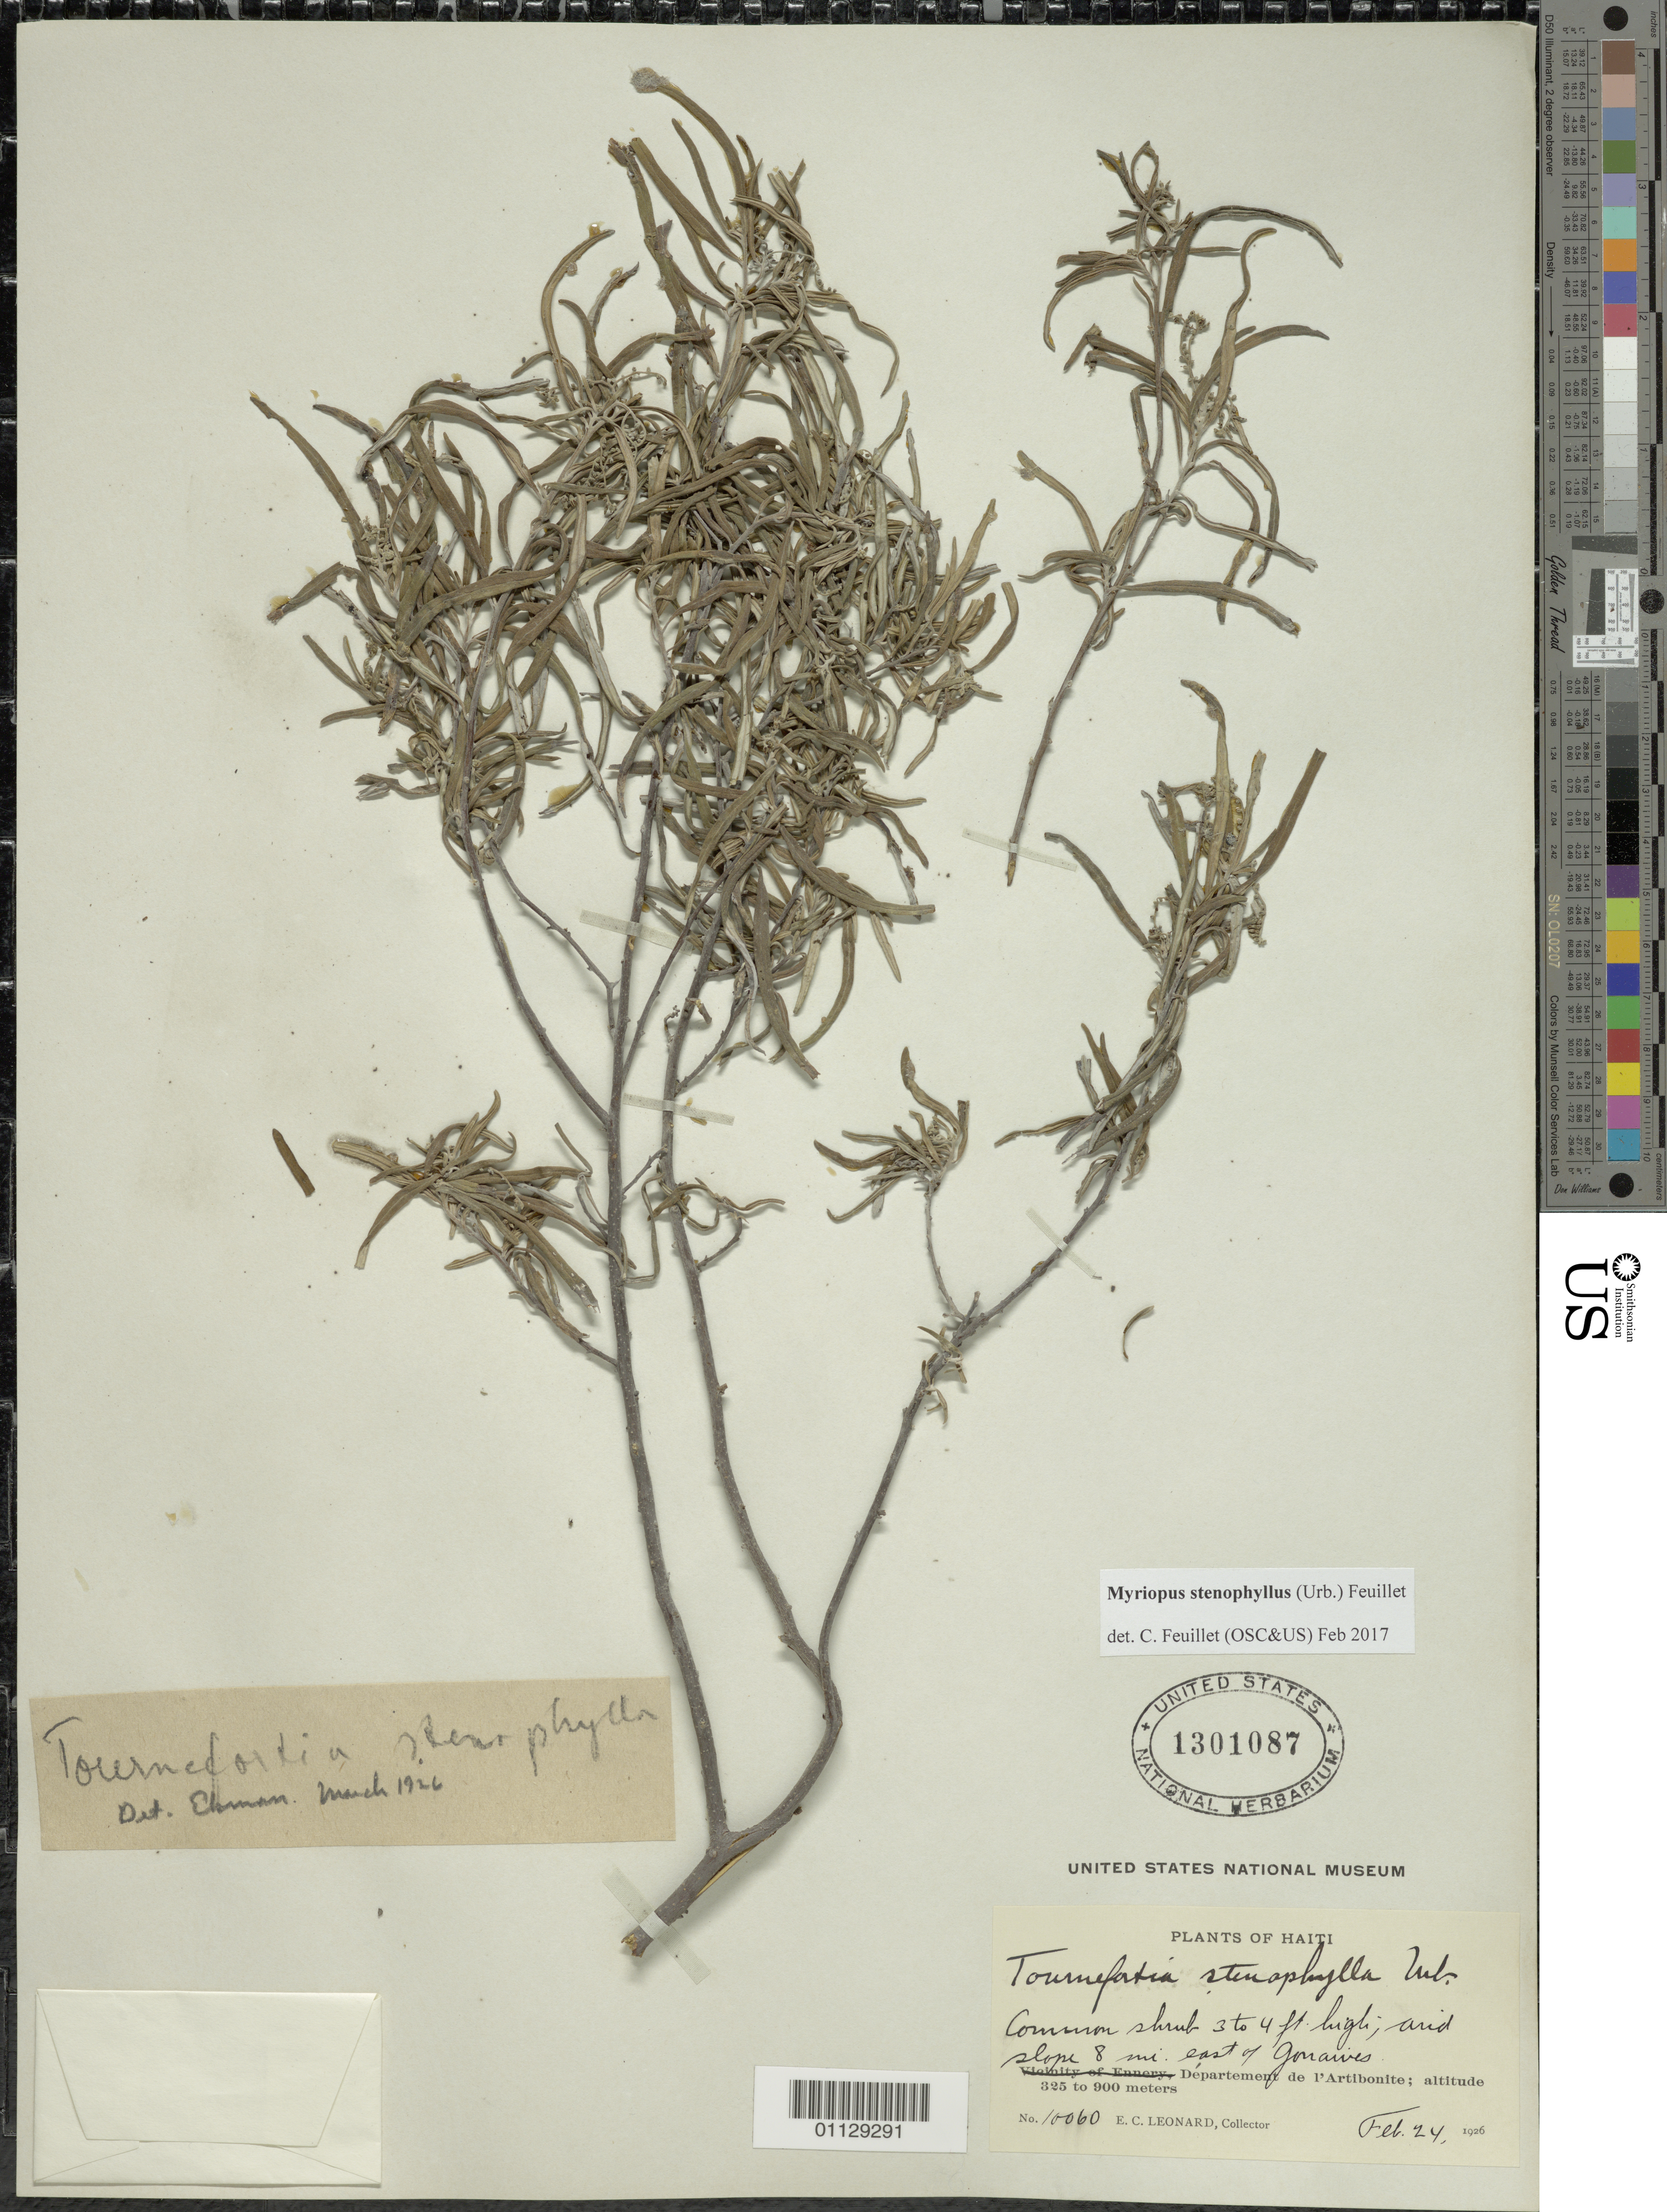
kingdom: Plantae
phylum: Tracheophyta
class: Magnoliopsida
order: Boraginales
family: Heliotropiaceae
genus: Myriopus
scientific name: Myriopus stenophyllus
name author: (Urb.) Feuillet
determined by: Feuillet, C.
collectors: E. C. Leonard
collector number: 10060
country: Haiti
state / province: Artibonite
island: Hispaniola I.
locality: East of Gonaives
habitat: Arid slope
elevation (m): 325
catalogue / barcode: US 1301087